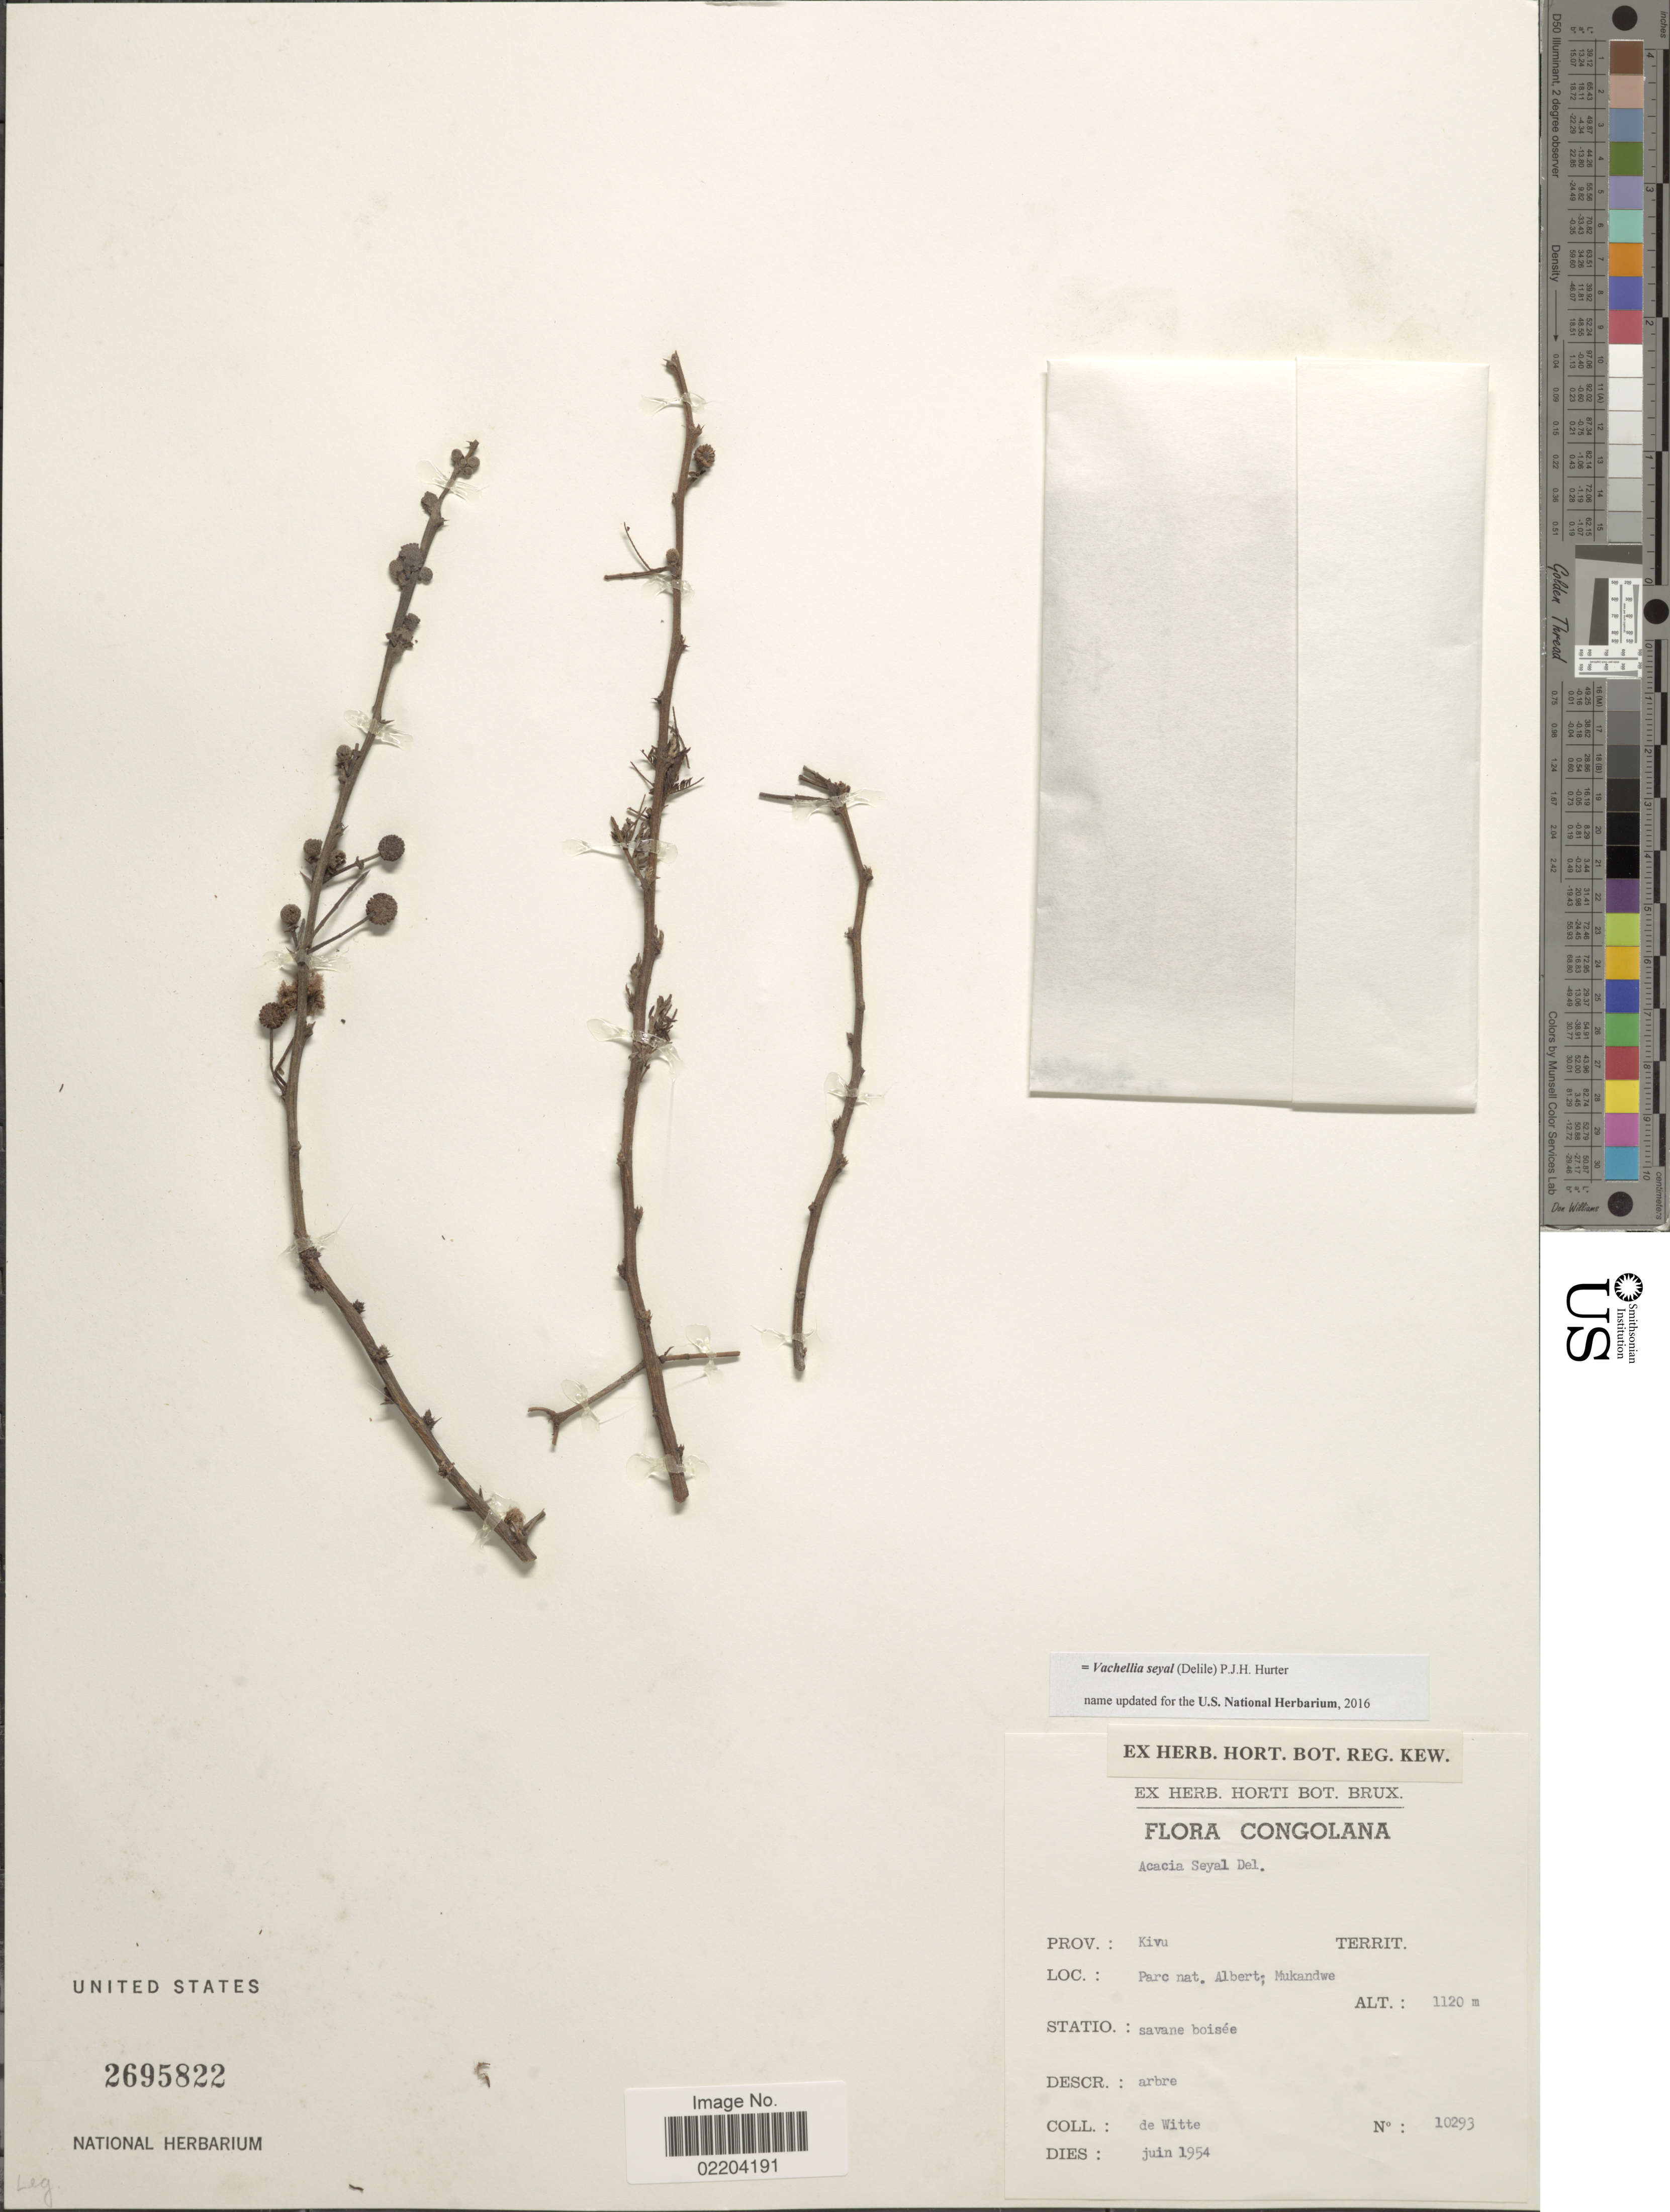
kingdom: Plantae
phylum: Tracheophyta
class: Magnoliopsida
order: Fabales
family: Fabaceae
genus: Vachellia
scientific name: Vachellia seyal var. seyal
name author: (Delile) P.J.H. Hurter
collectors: -. de Witte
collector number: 10293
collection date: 1954-06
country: Congo, Democratic Republic of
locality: Congolana, Prov. Kivu, Parc nat. Albert; Mukandwe.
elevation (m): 1120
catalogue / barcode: US 2695822